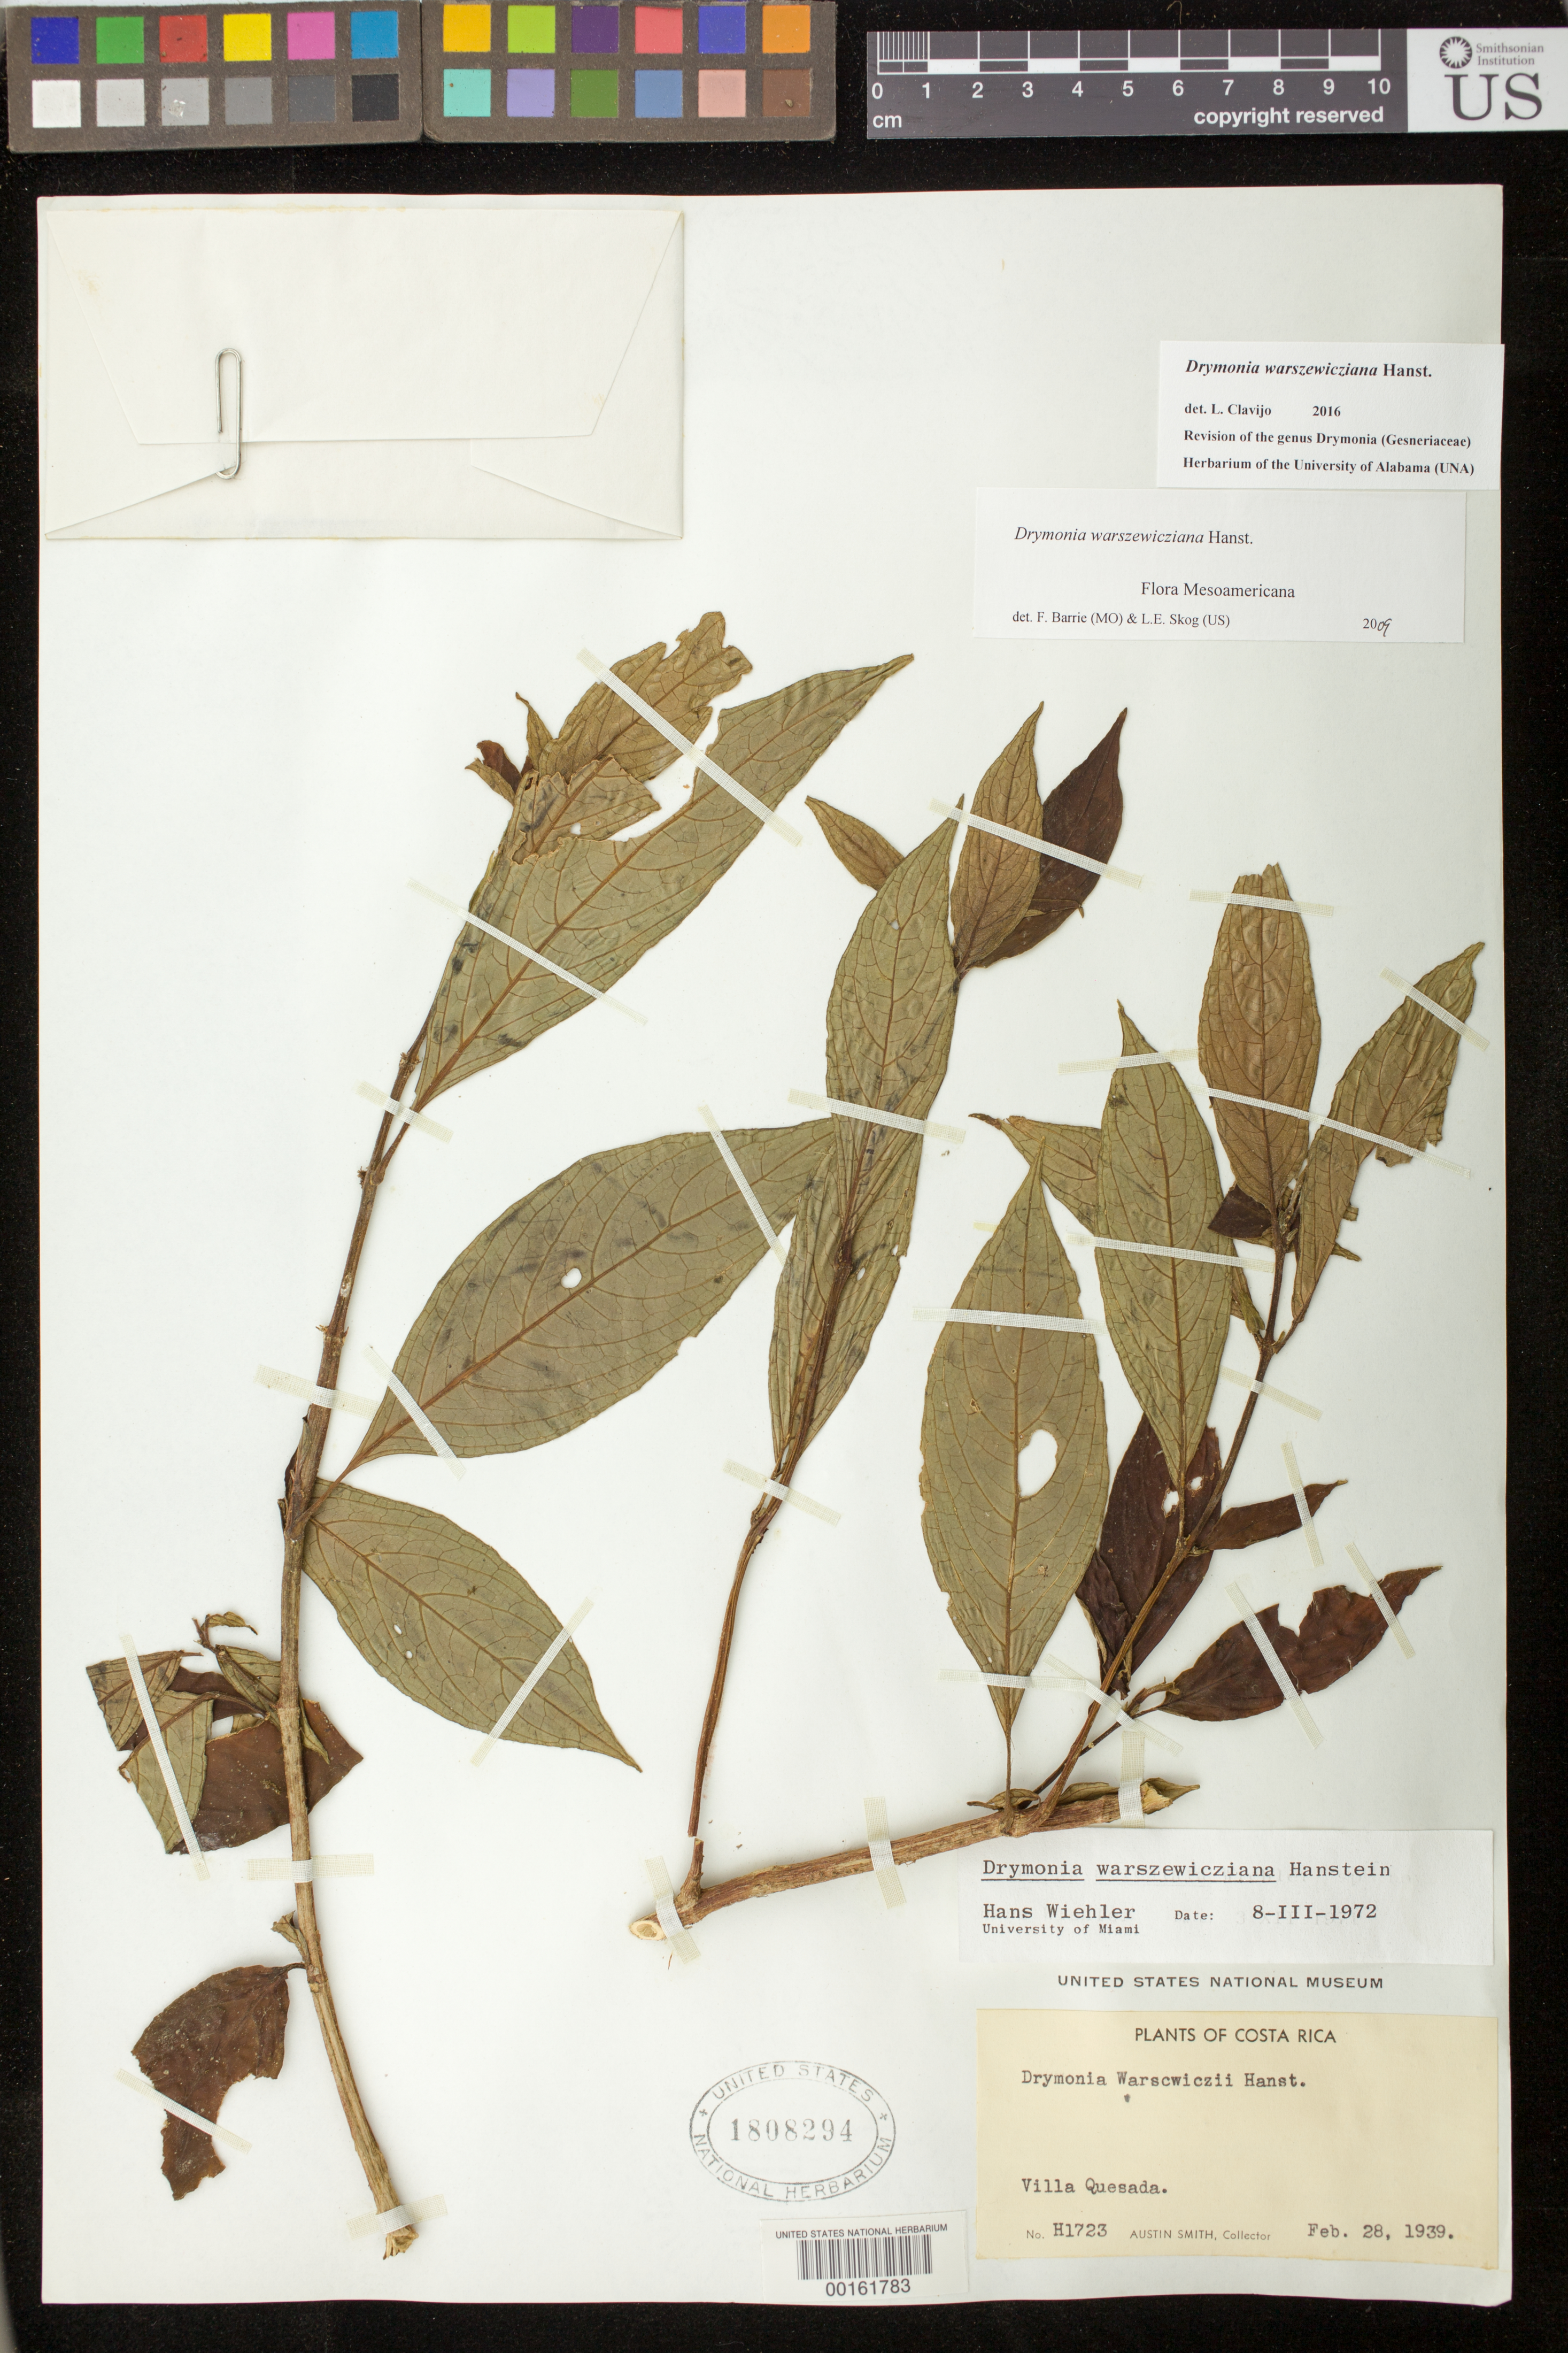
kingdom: Plantae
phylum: Tracheophyta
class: Magnoliopsida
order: Lamiales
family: Gesneriaceae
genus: Drymonia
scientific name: Drymonia warszewicziana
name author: Hanst.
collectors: Aust P. Smith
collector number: H 1723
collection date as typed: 28 Feb 1939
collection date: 1939-02-28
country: Costa Rica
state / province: Alajuela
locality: Villa Quesada, Canton San Carlos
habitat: Carrib rain forest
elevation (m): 850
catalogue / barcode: US 1808294